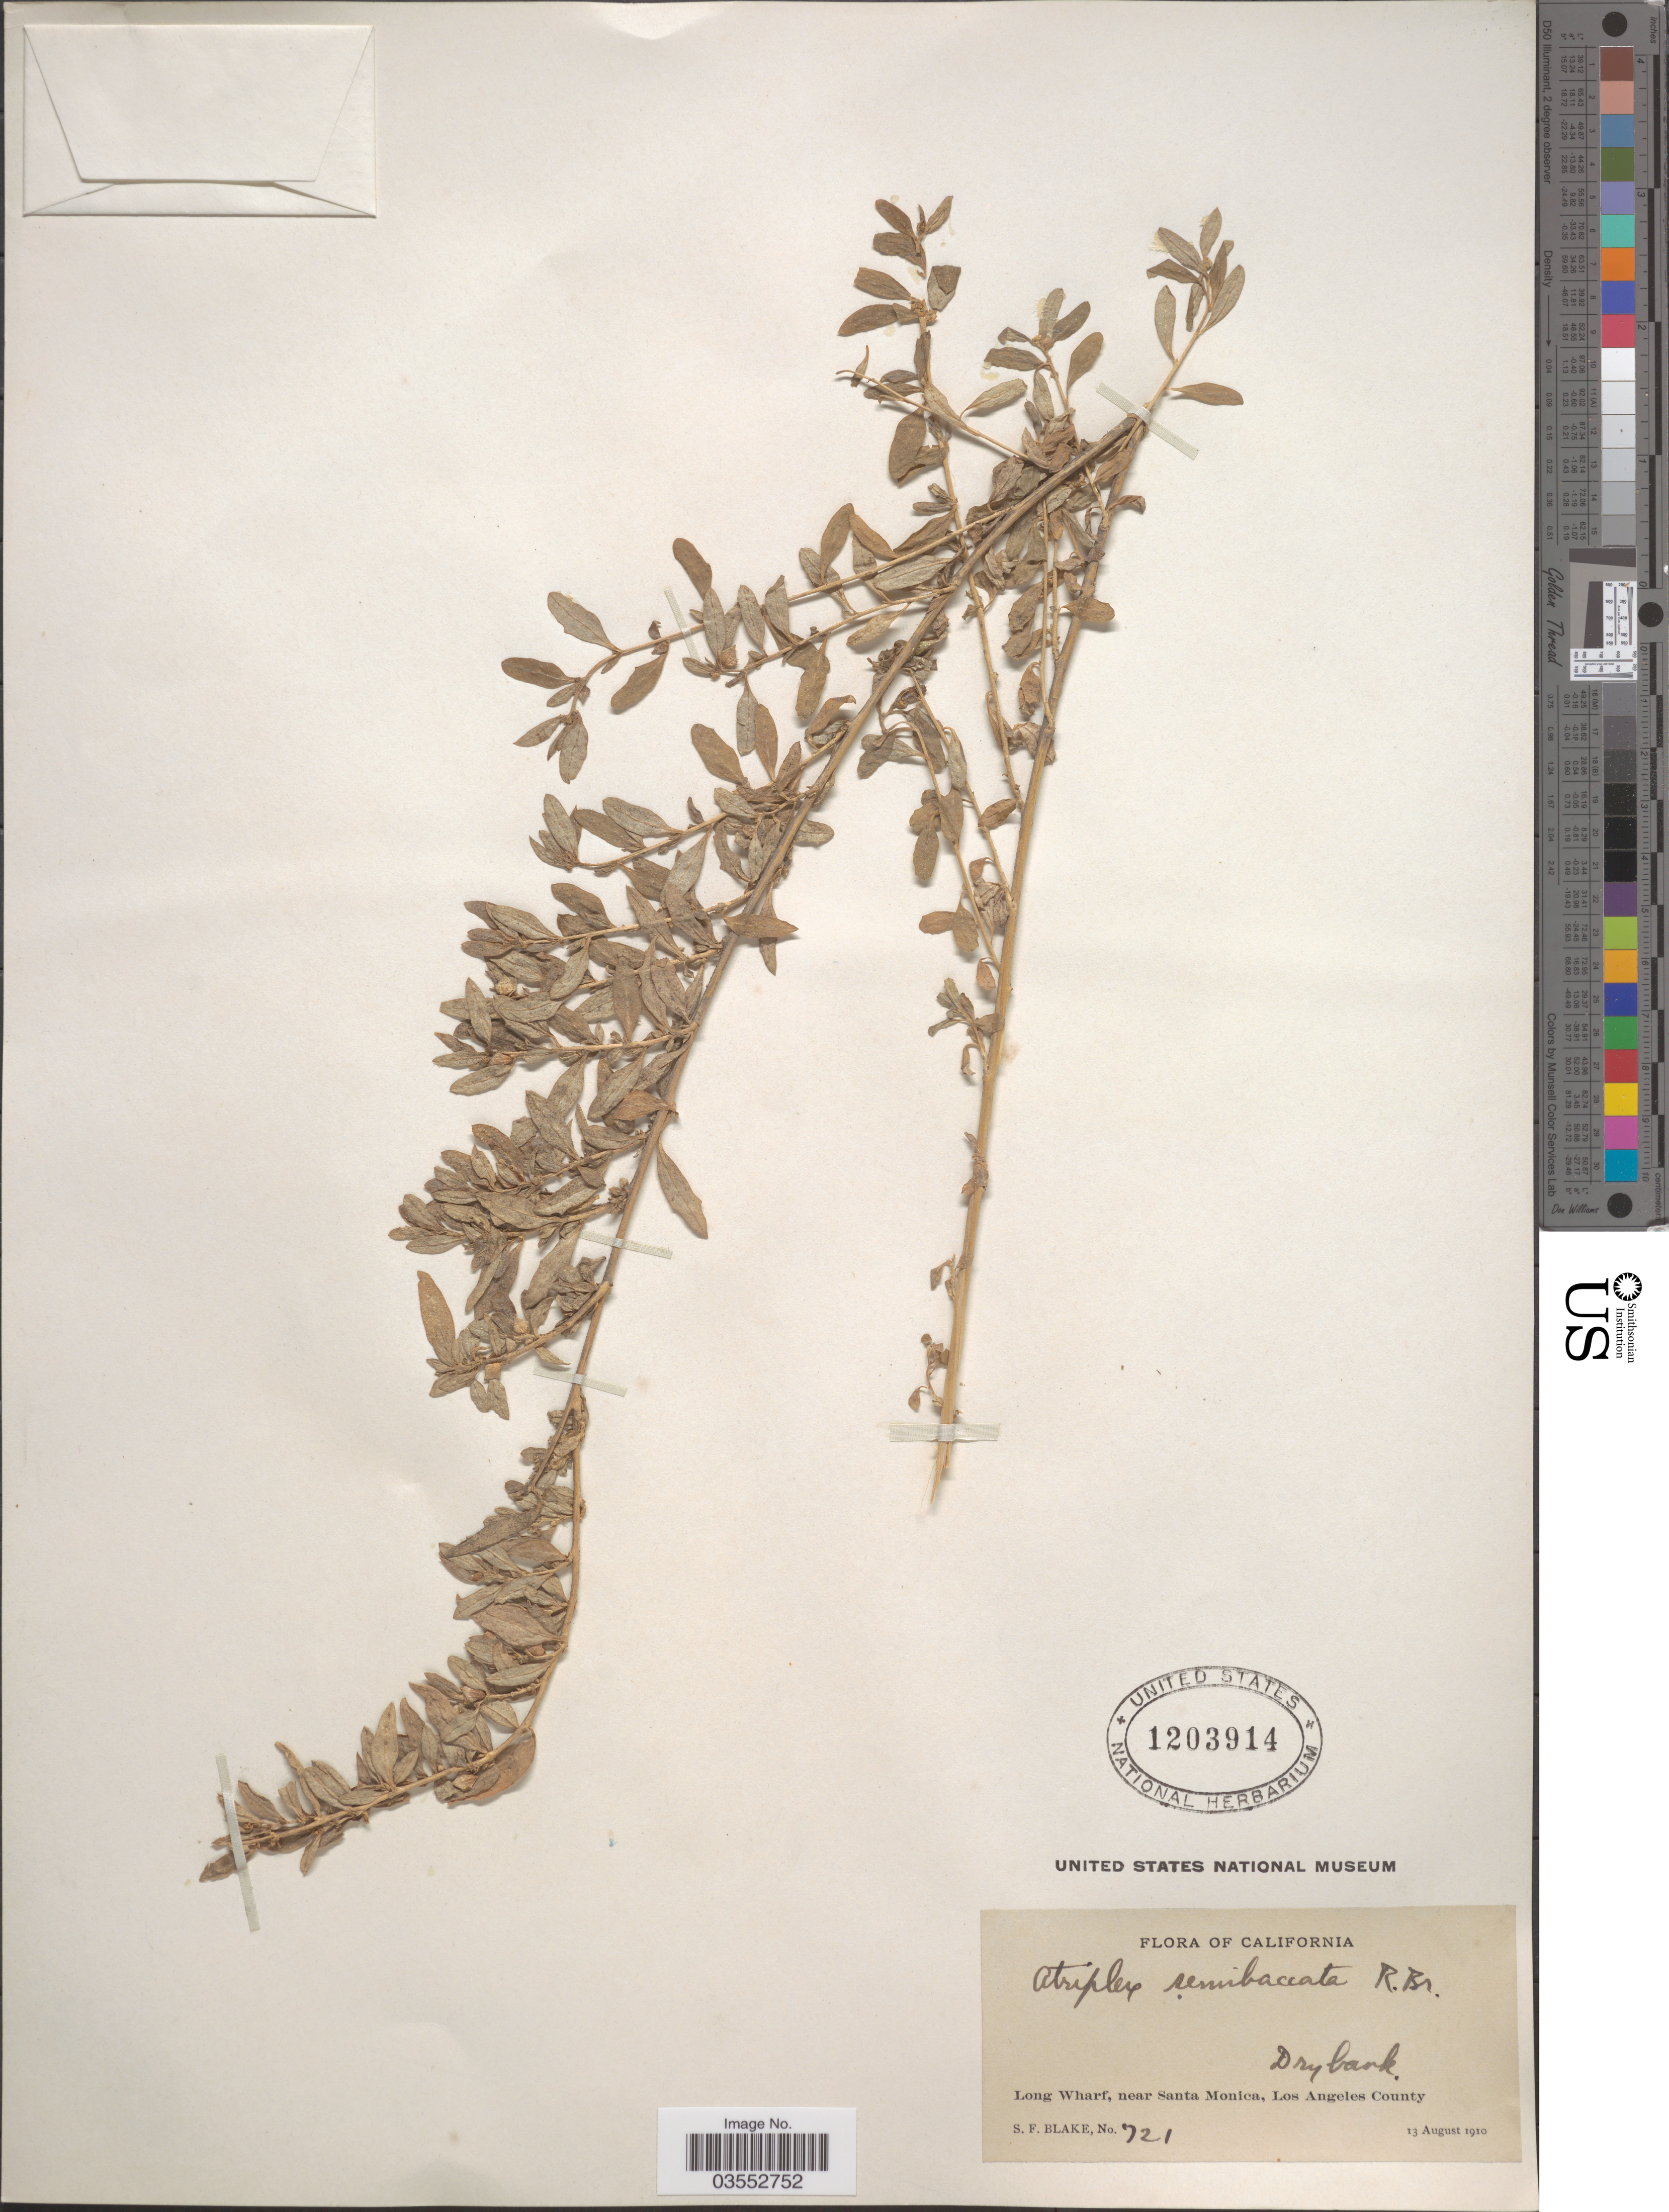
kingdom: Plantae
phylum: Tracheophyta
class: Magnoliopsida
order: Caryophyllales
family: Amaranthaceae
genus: Atriplex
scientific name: Atriplex semibaccata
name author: R. Br.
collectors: S. Blake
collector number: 721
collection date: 1910-08-13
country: United States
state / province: California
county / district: Los Angeles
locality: Long Wharf, near Santa Monica, Los Angeles County.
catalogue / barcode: US 1203914